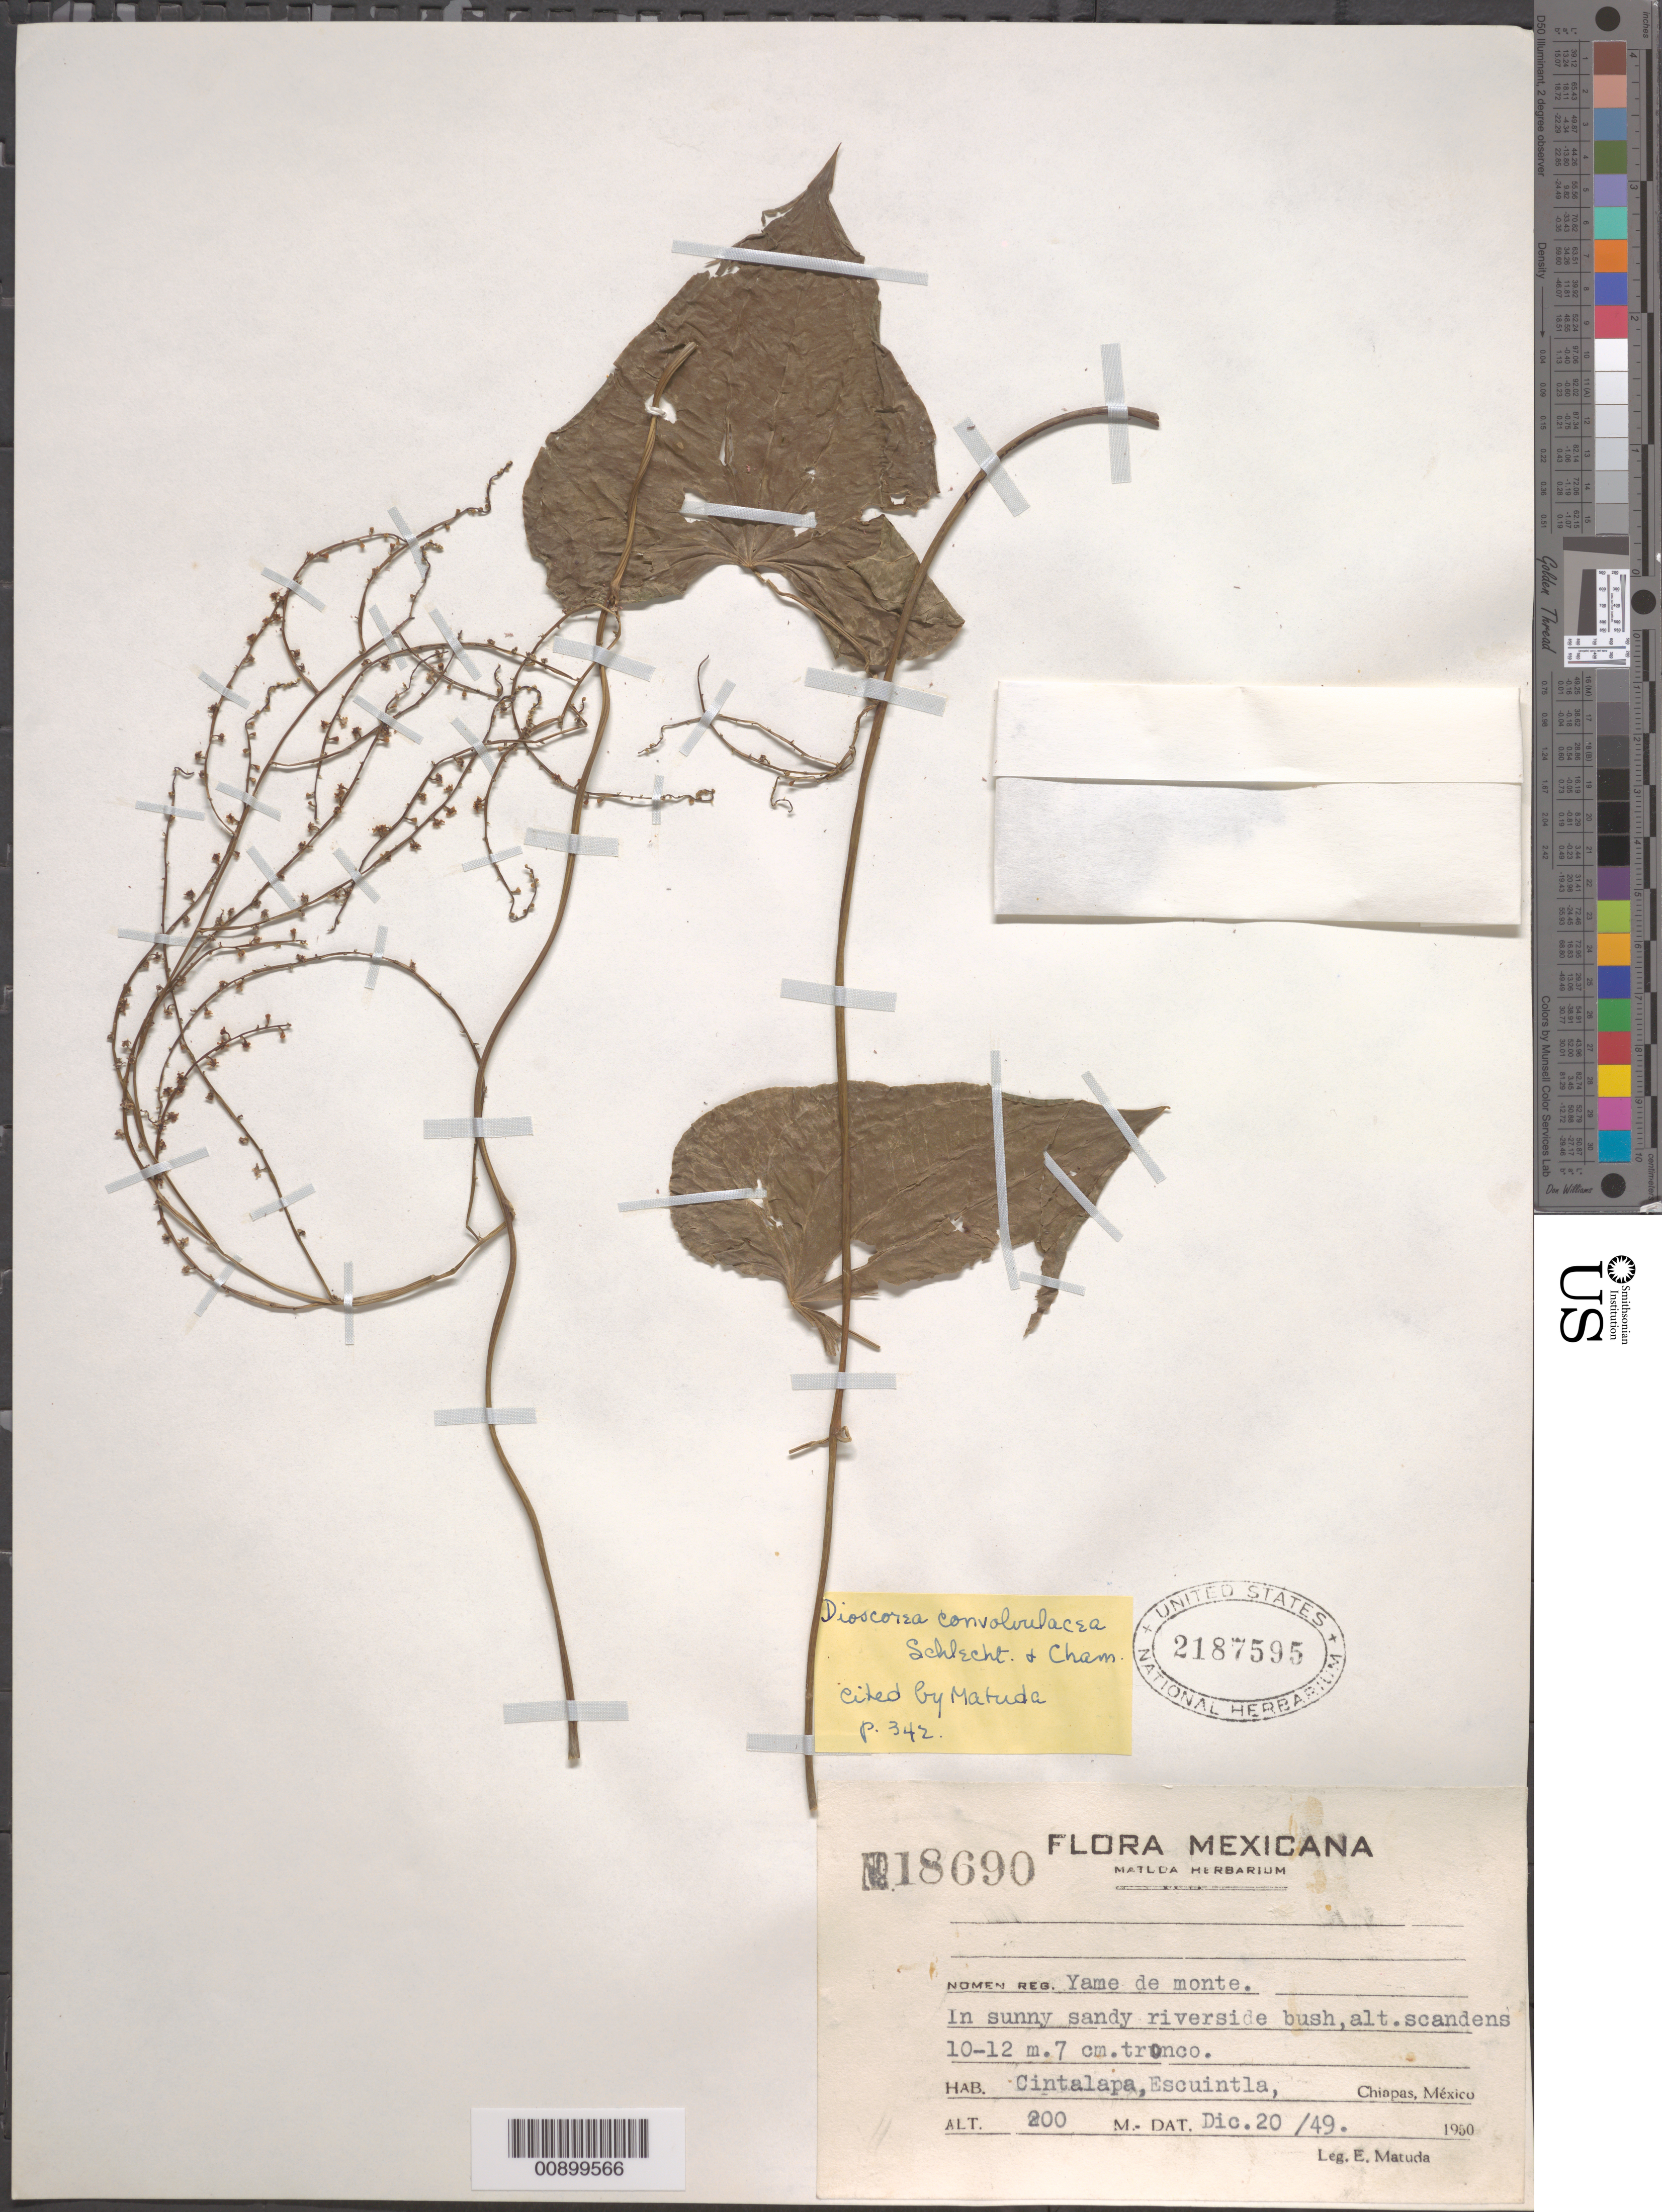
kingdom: Plantae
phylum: Tracheophyta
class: Liliopsida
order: Dioscoreales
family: Dioscoreaceae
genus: Dioscorea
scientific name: Dioscorea convolvulacea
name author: Schltdl. & Cham.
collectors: E. Matuda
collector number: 18690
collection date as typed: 20 Dec 1949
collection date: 1949-12-20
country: Mexico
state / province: Chiapas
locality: Cintalapa, Escuintla, Chiapas.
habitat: In sunny sandy riverside bush.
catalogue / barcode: US 2187595